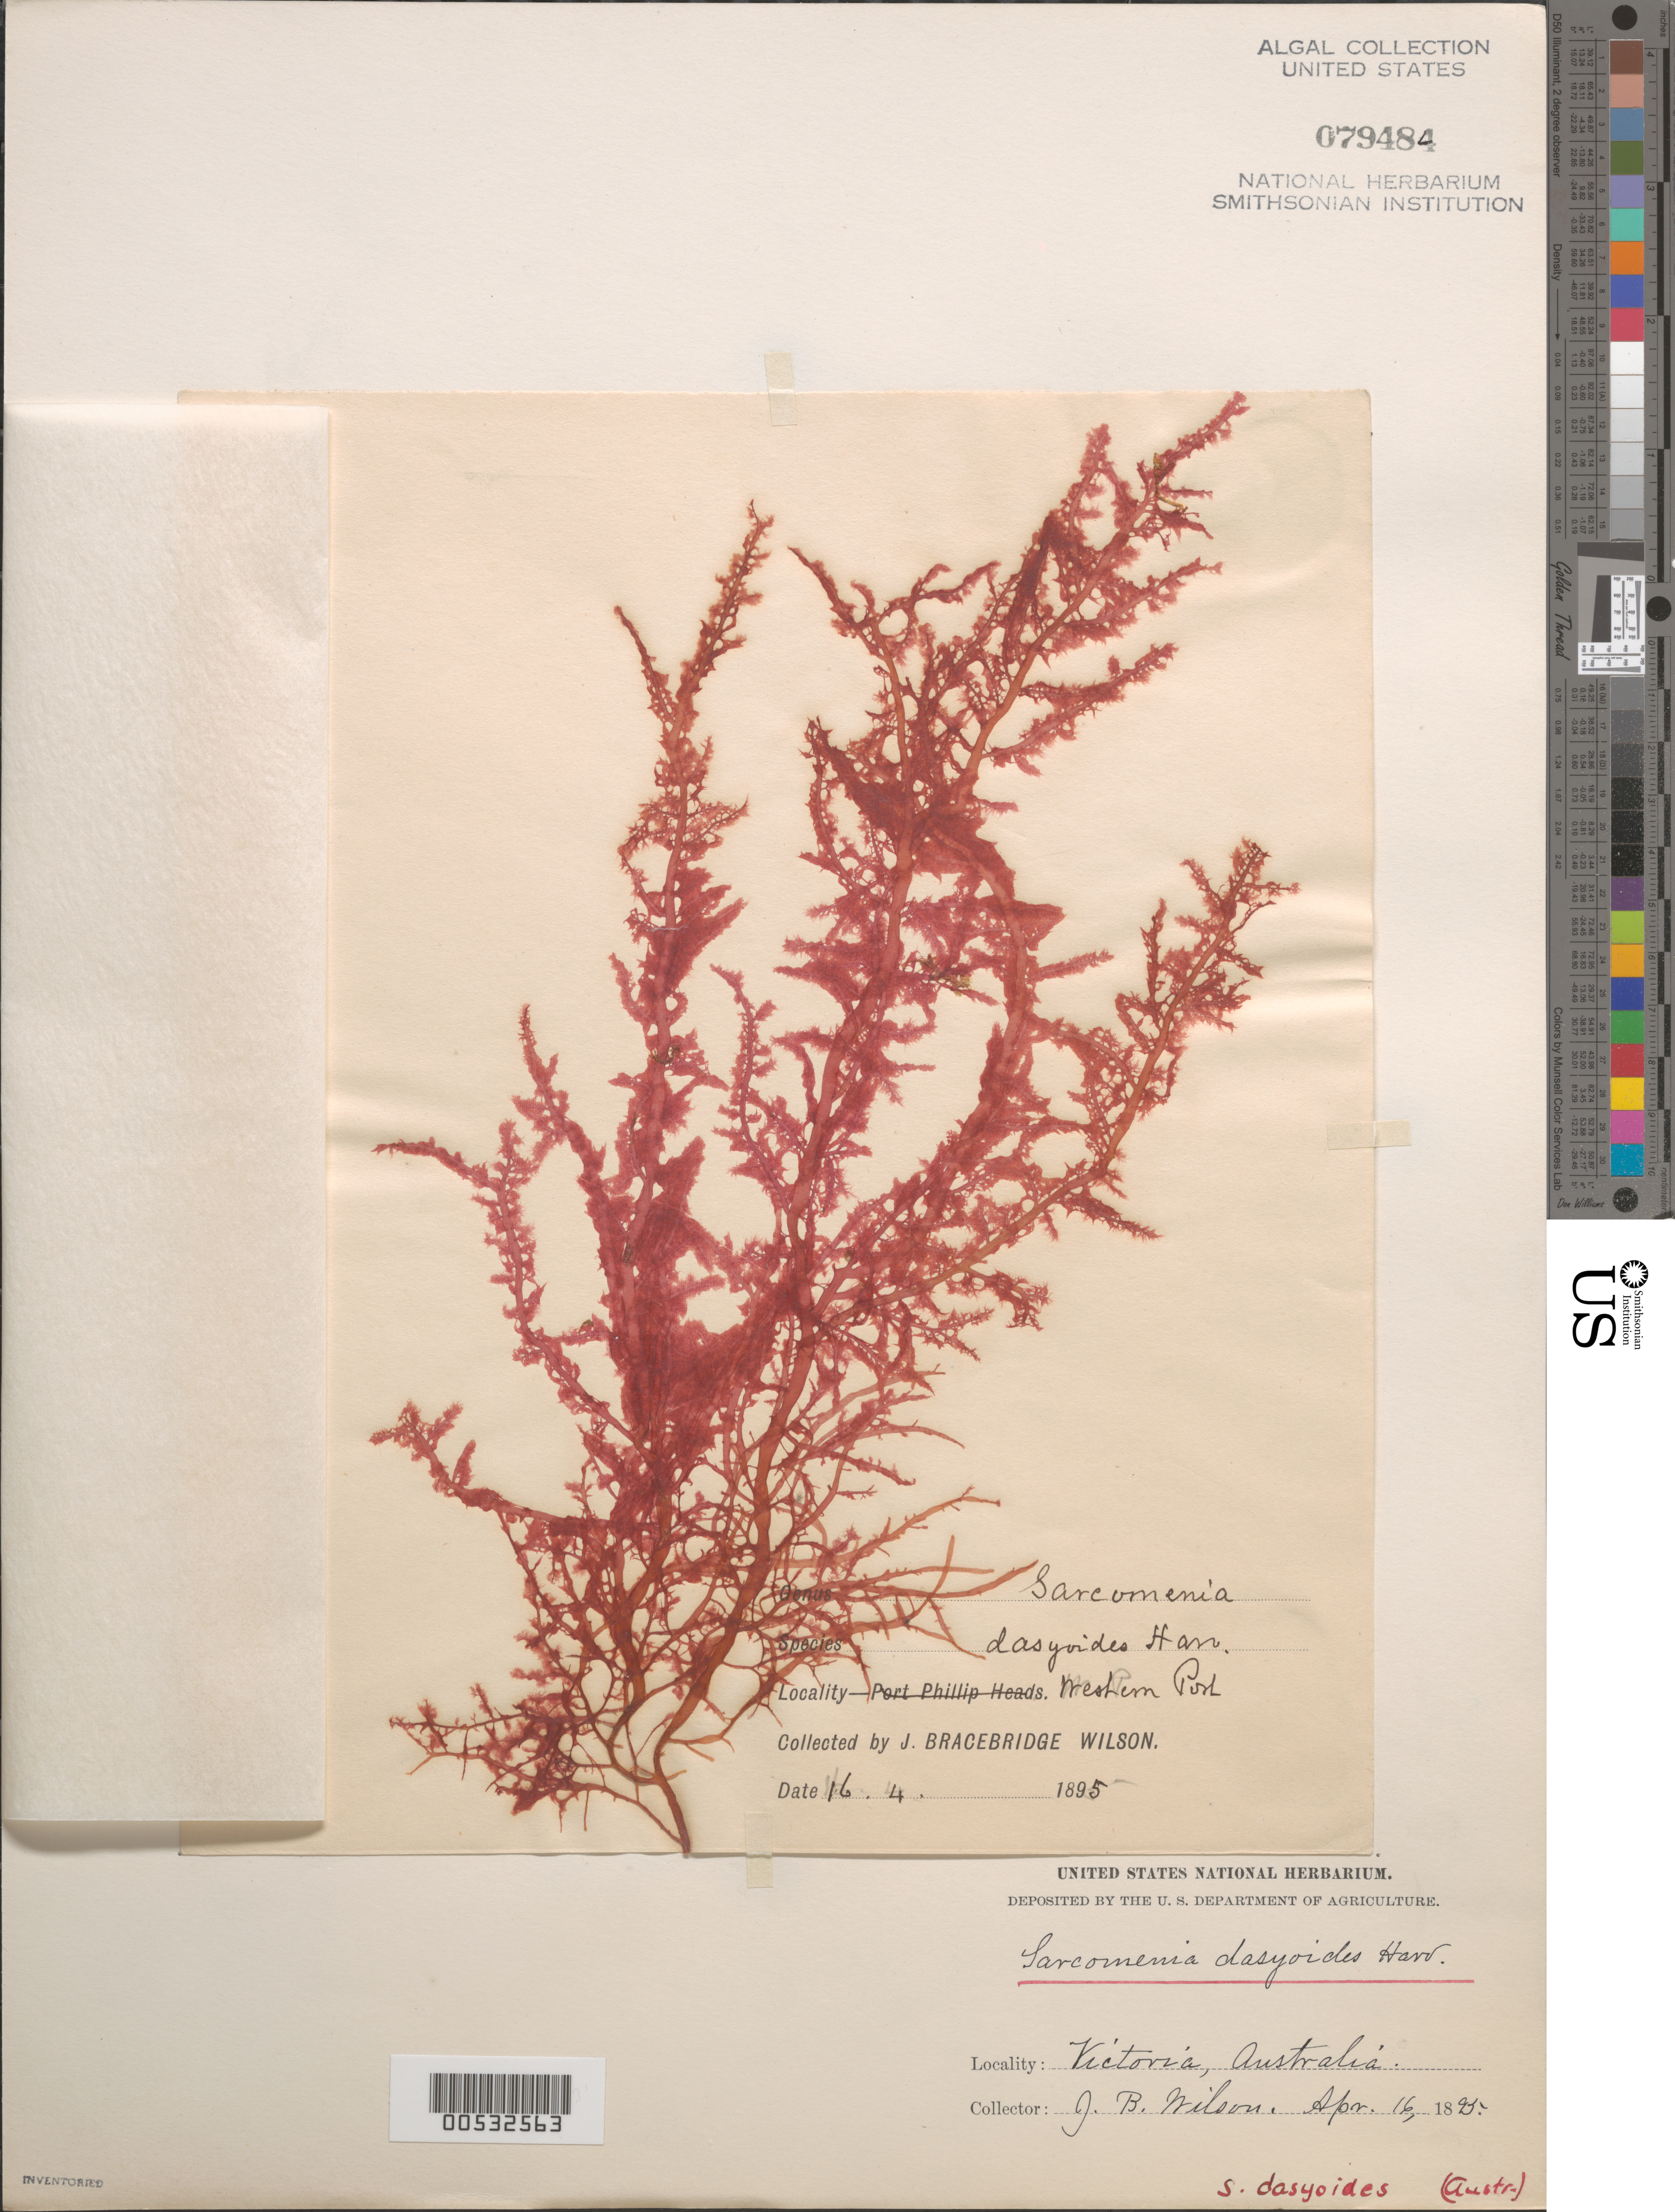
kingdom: Plantae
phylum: Rhodophyta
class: Florideophyceae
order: Ceramiales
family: Sarcomeniaceae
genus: Platysiphonia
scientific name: Platysiphonia victoriae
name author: (Harv. ex J. Agardh) Womersley & Shepley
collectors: J. B. Wilson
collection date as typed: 16 Apr 1895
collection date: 1895-04-16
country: Australia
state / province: Victoria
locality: Western Port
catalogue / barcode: US 79484